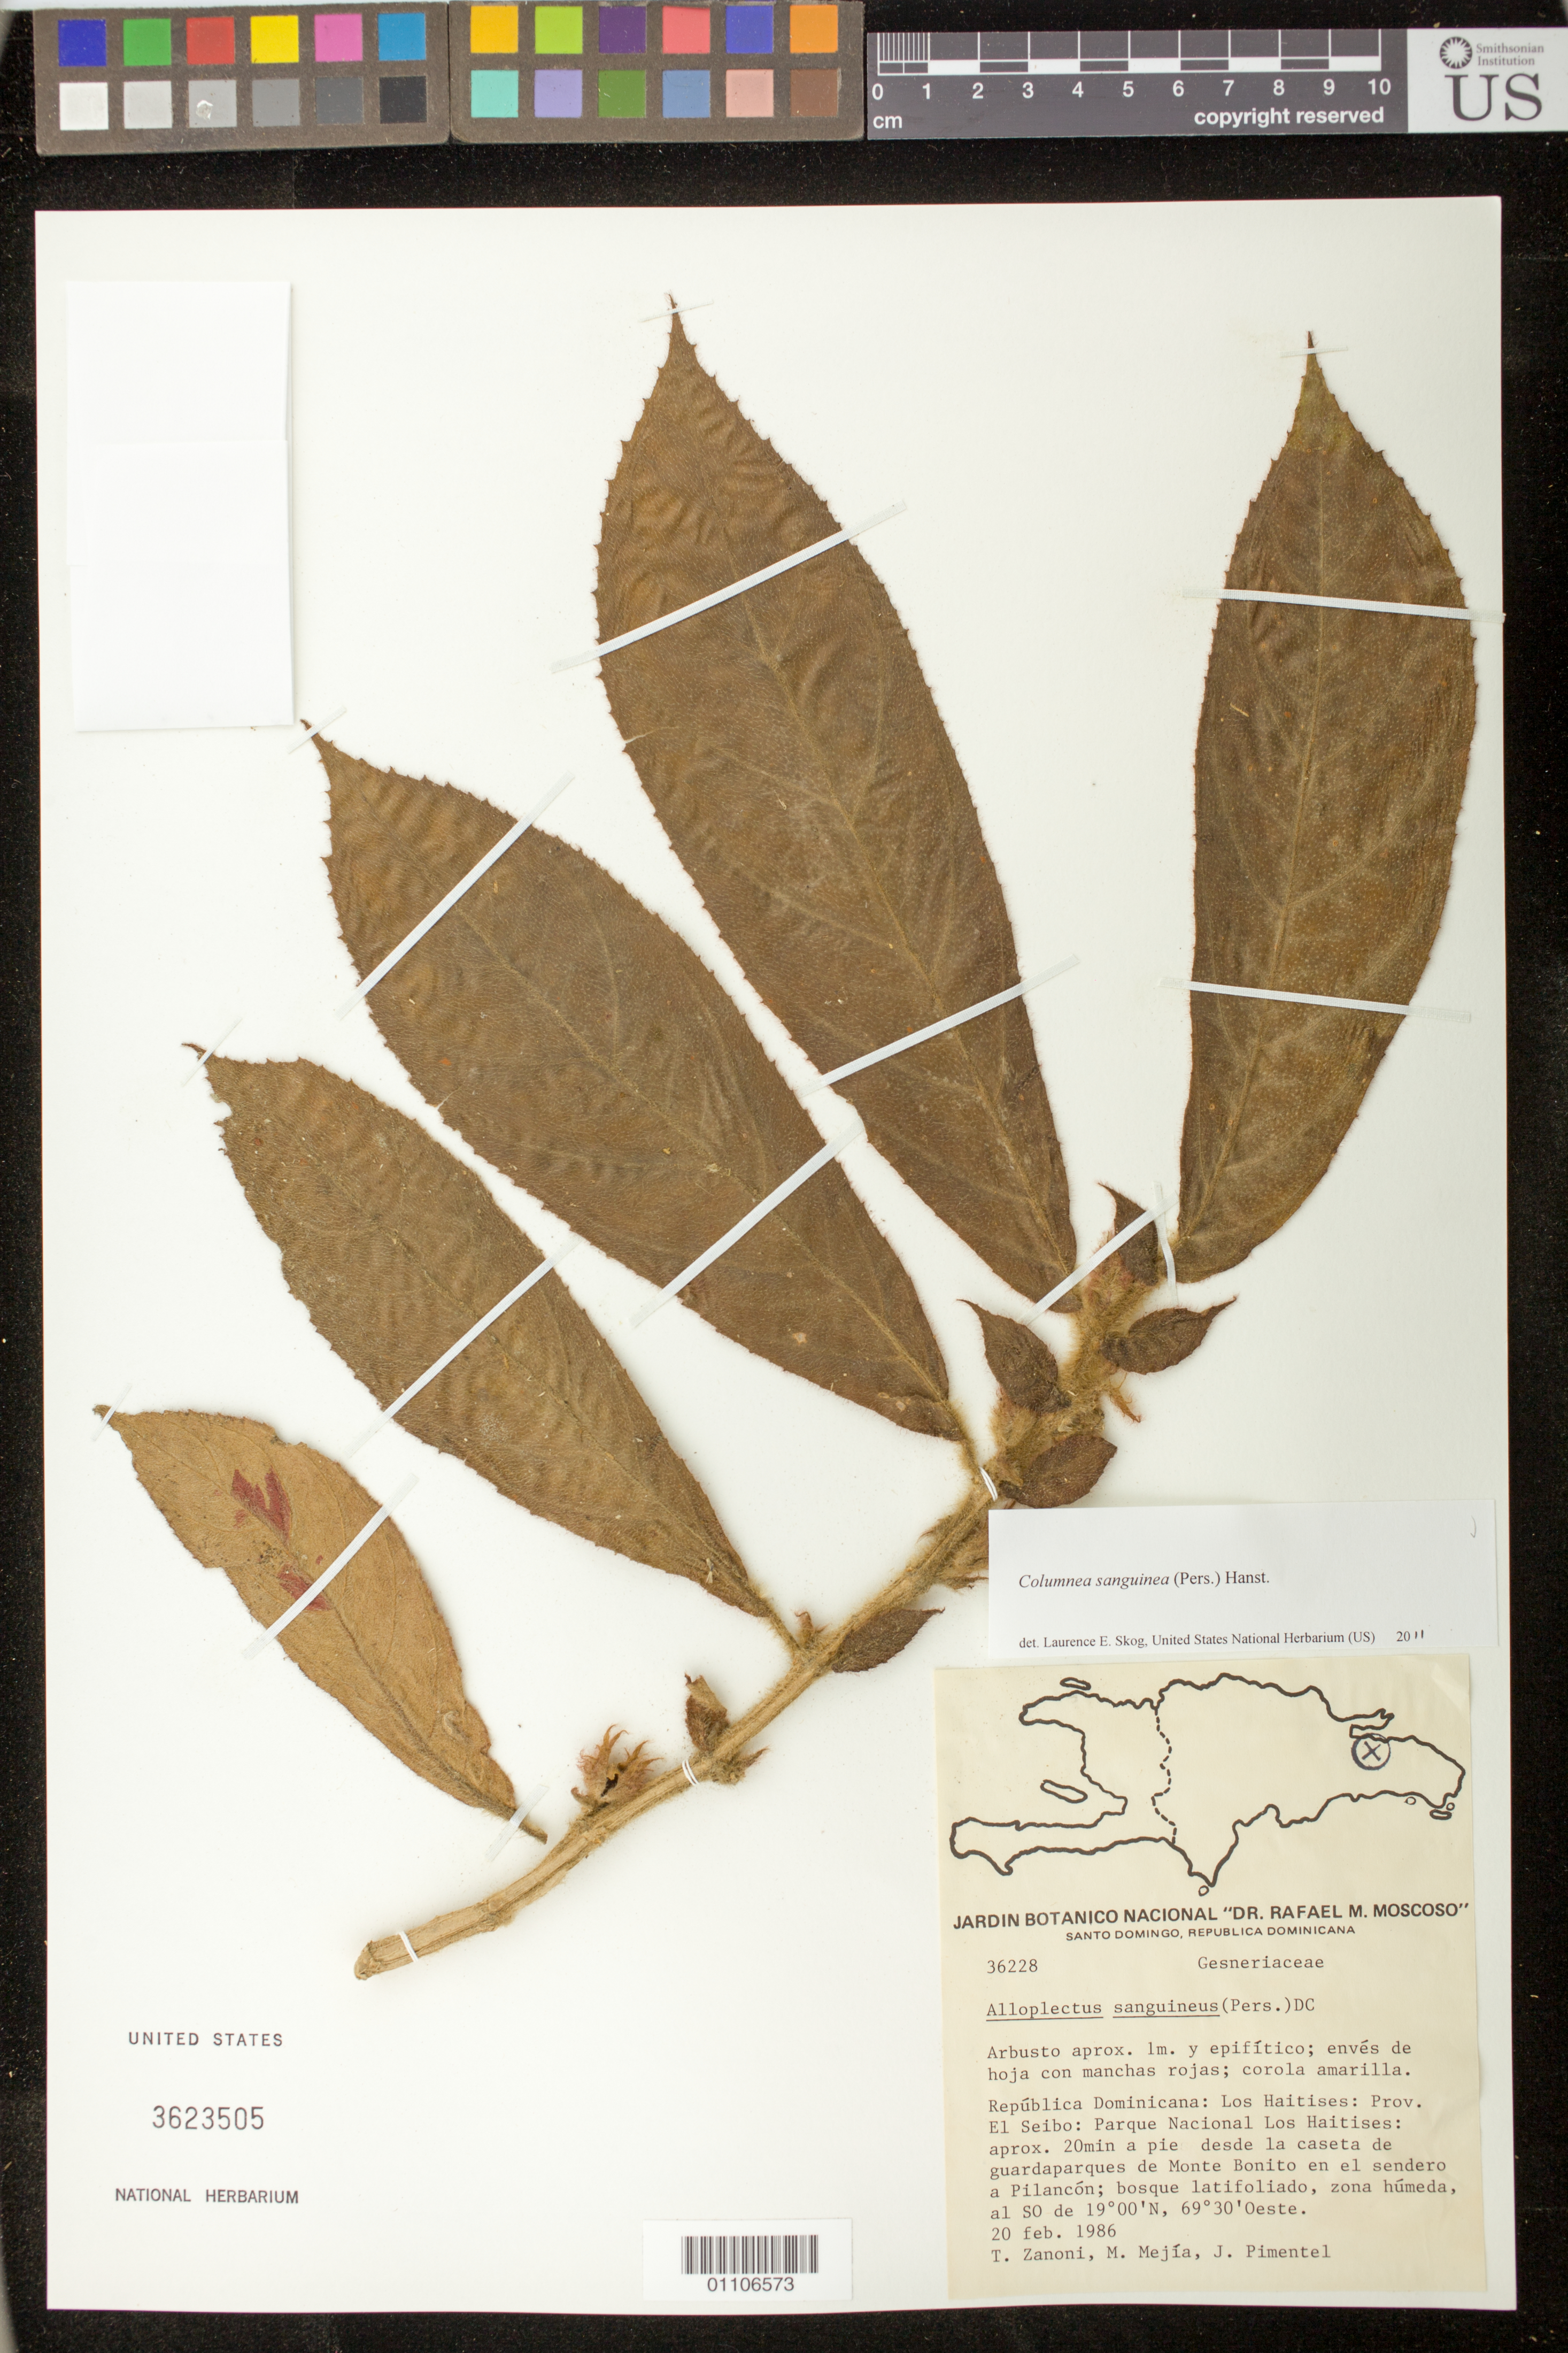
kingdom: Plantae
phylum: Tracheophyta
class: Magnoliopsida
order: Lamiales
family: Gesneriaceae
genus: Columnea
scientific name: Columnea sanguinea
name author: (Pers.) Hanst.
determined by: Skog, Laurence E.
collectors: T. A. Zanoni, M. Mejia & J. Pimentel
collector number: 36228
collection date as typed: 20 Feb 1986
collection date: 1986-02-20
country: Dominican Republic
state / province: El Seibo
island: Hispaniola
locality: Los Haitises: Prov. El Seibo: Parque Nacional Los Haitises: aprox. 20 min a pie desde la caseta de guardaparques de Monte Bonito en el sendero a Pilancón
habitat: Bosque latifoliado, zona húmeda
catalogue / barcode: US 3623505